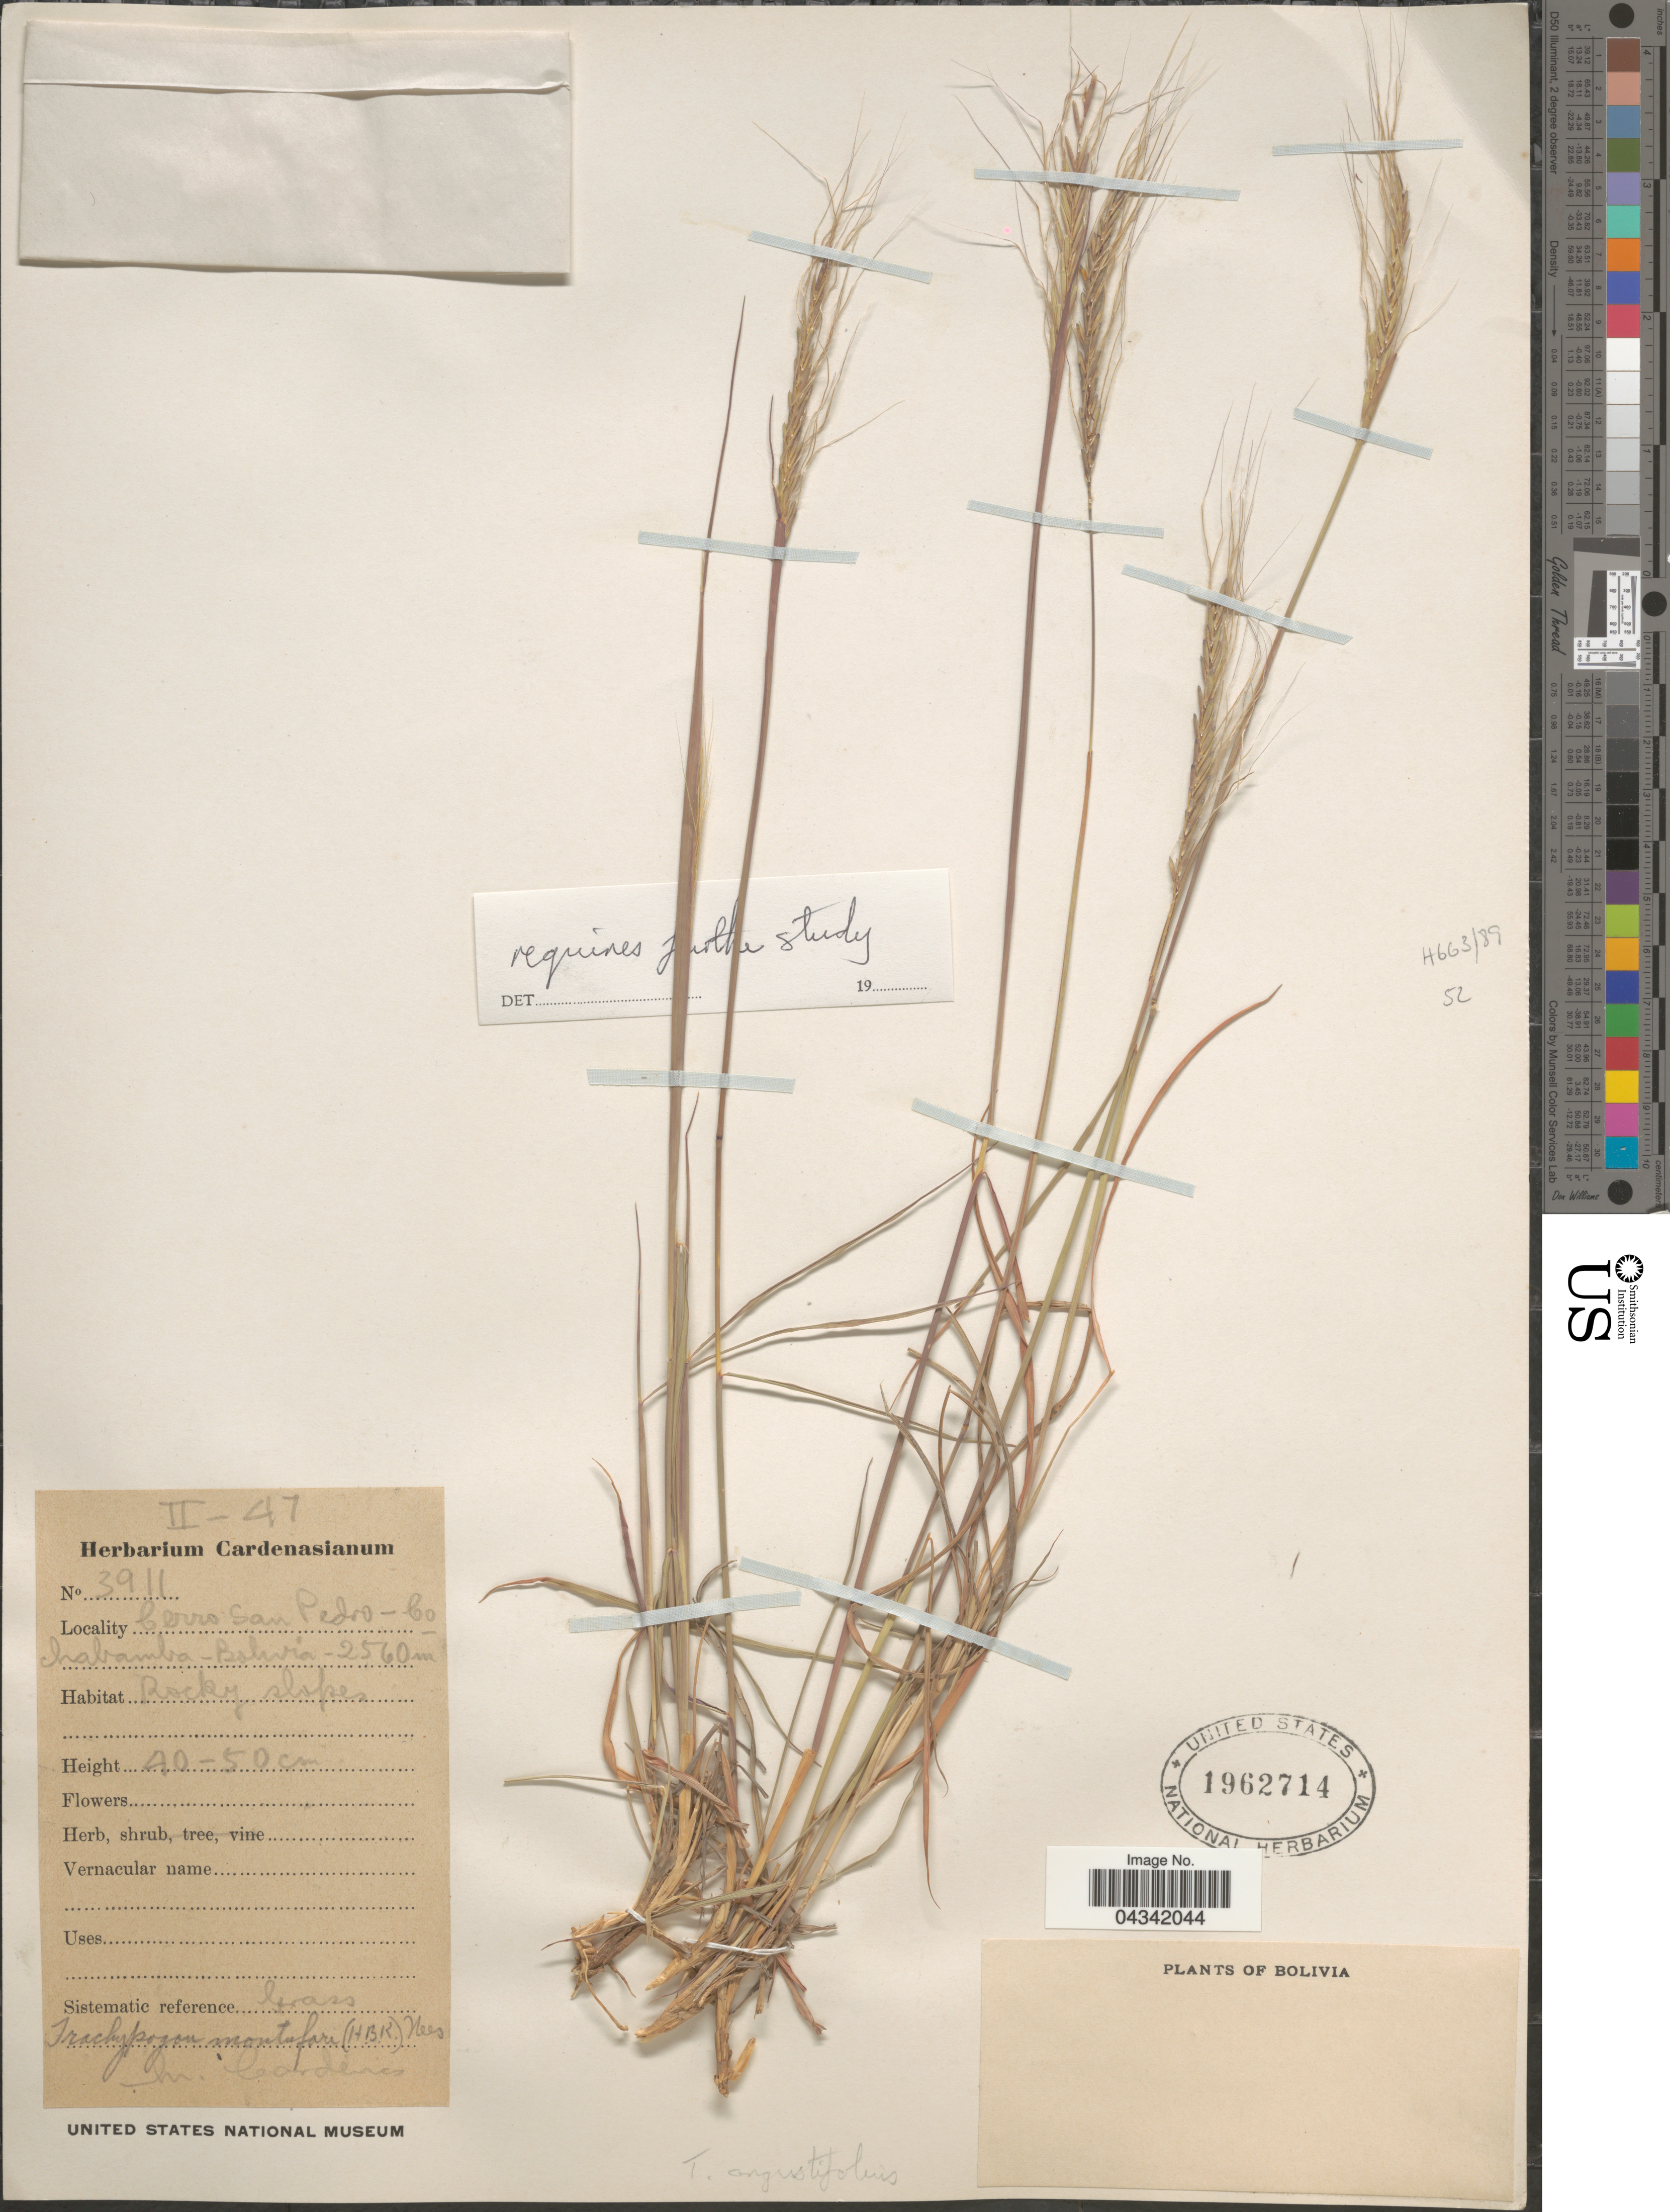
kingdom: Plantae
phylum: Tracheophyta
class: Liliopsida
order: Poales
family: Poaceae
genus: Trachypogon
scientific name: Trachypogon spicatus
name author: (L. f.) Kuntze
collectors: M. Cárdenas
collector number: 3911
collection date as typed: Transcribed d/m/y: /2/47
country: Bolivia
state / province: Cochabamba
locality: Cerro San Pedro.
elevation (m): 2560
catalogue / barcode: US 1962714